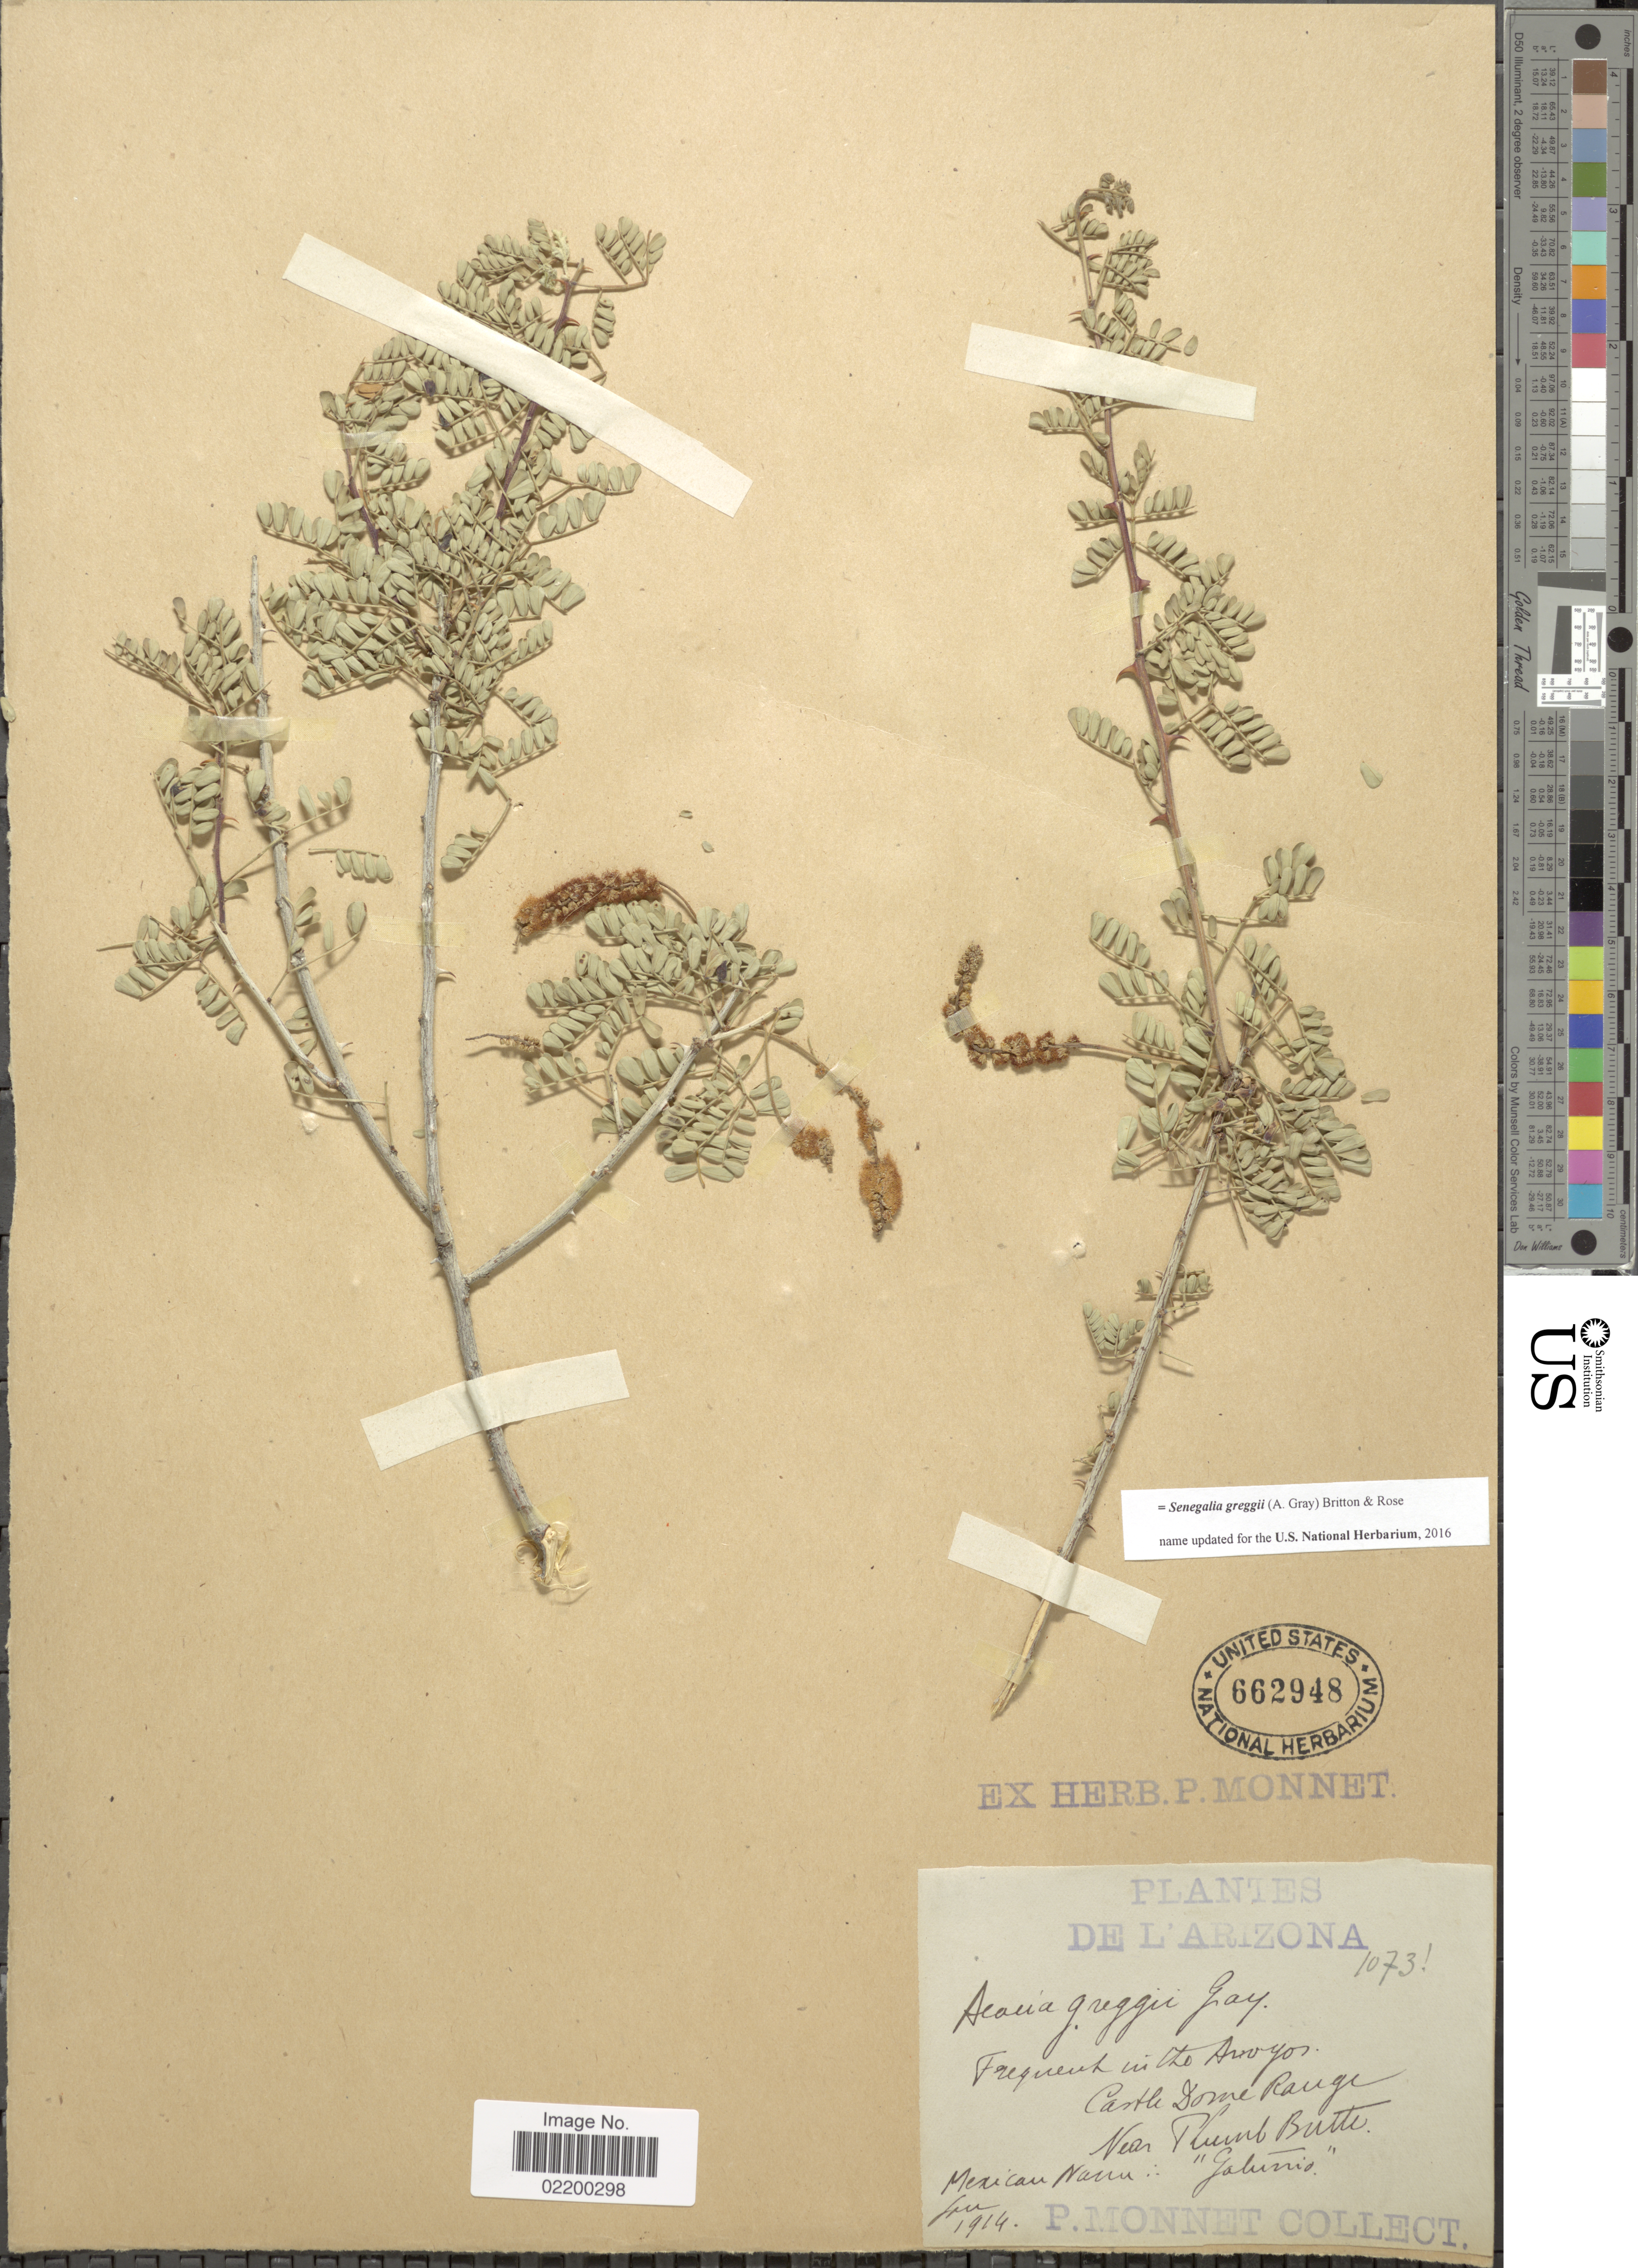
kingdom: Plantae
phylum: Tracheophyta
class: Magnoliopsida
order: Fabales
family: Fabaceae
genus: Senegalia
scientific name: Senegalia greggii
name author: (A. Gray) Britton & Rose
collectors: P. Monnet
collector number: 1073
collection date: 1914-01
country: United States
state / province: Arizona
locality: Frequent into Arroyos. Castle Dome Range, Near Thumb Butte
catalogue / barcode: US 662948